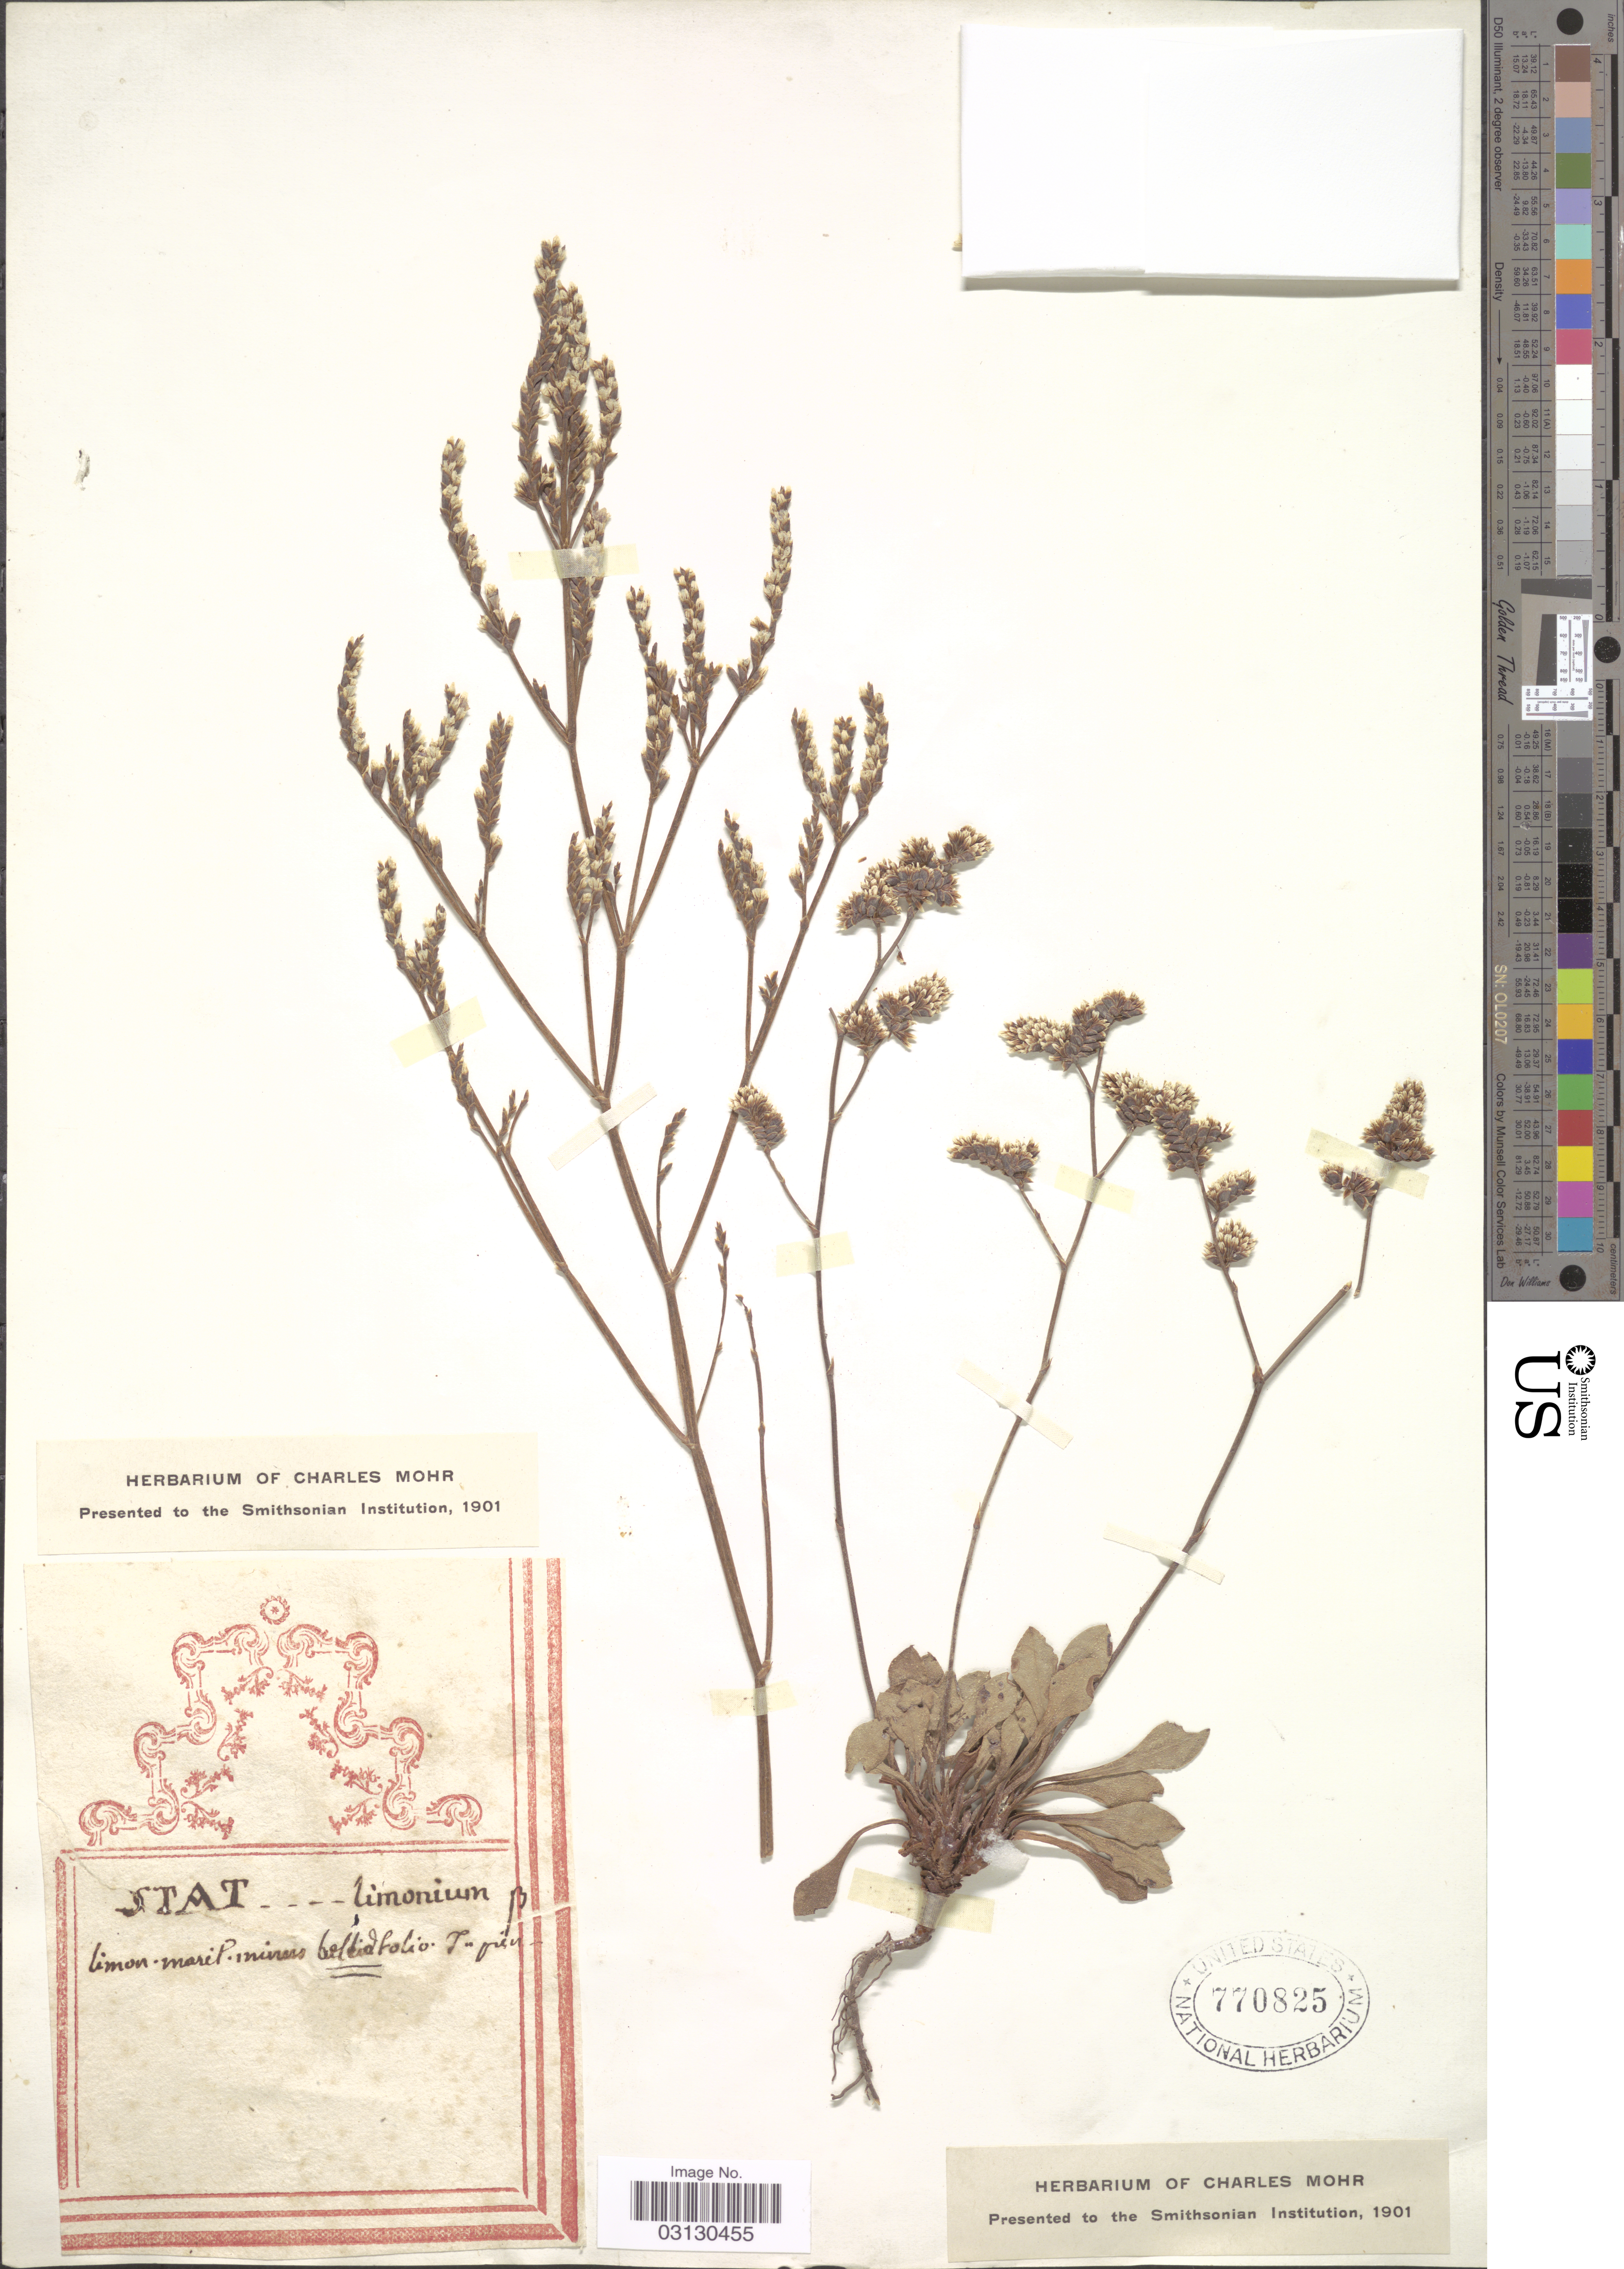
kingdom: Plantae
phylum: Tracheophyta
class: Magnoliopsida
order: Caryophyllales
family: Plumbaginaceae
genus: Limonium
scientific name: Limonium limonium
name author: (L.) A.Lyons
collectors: ex herb. Charles Mohr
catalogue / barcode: US 770825